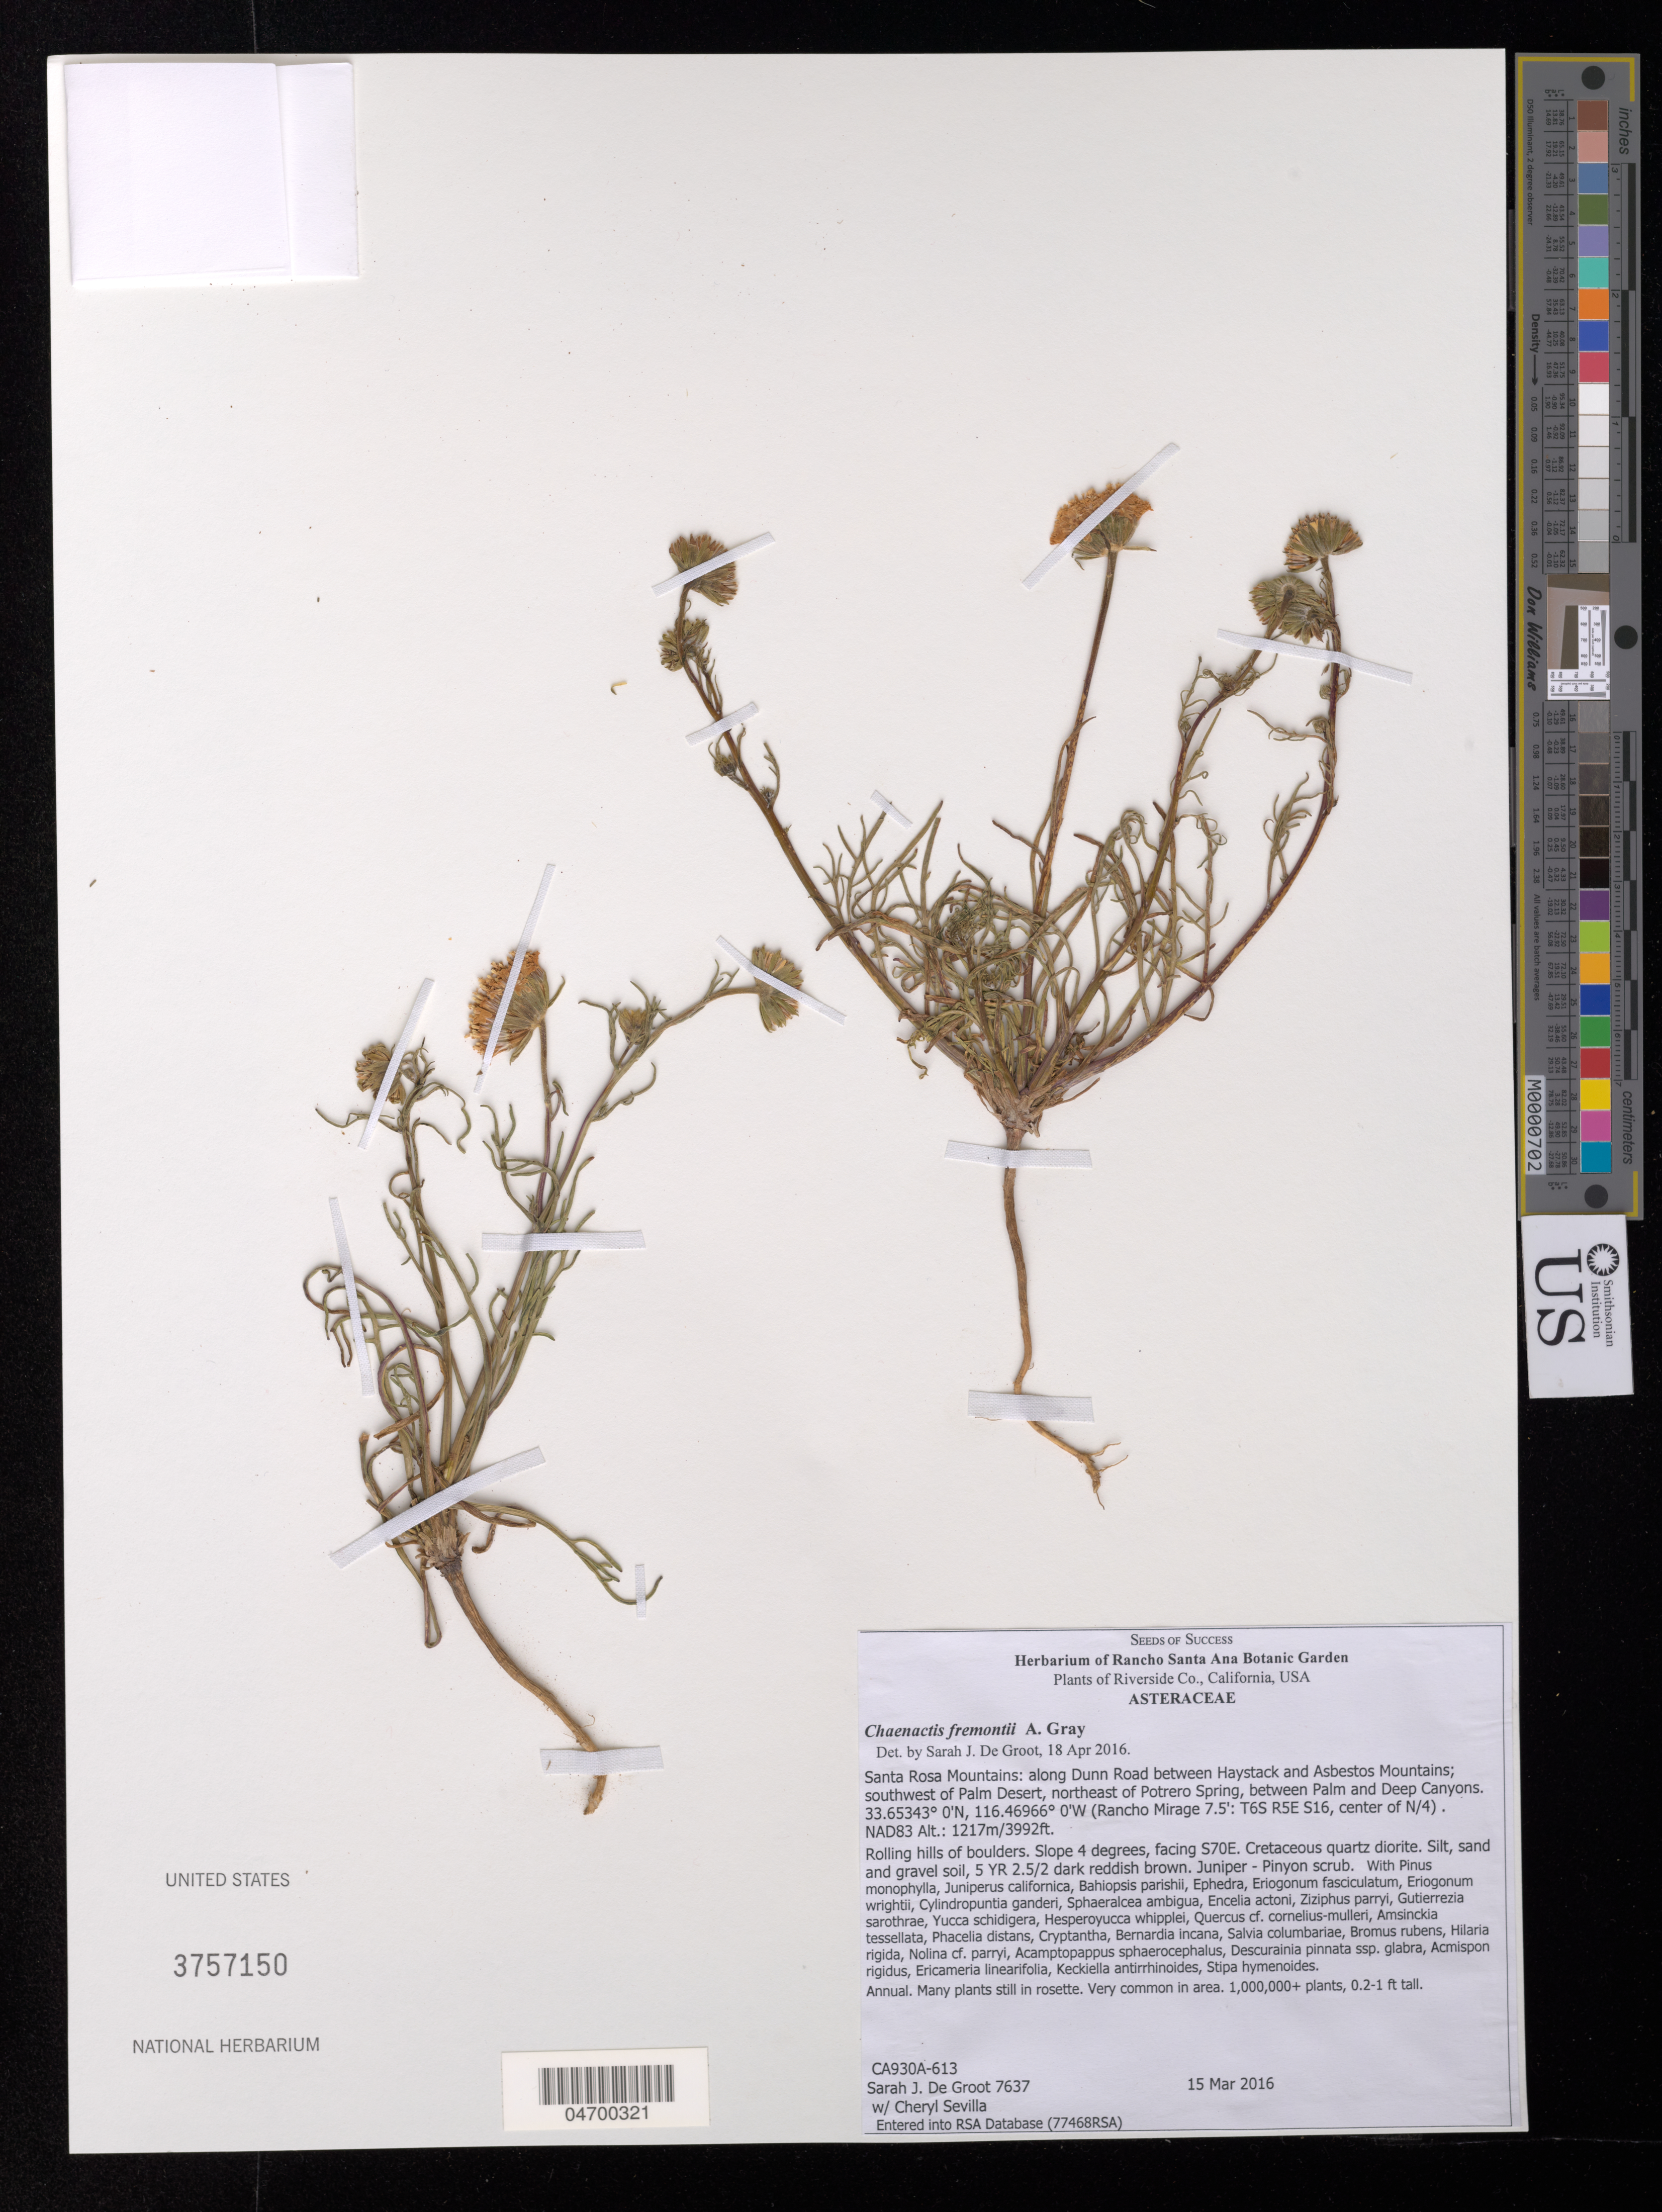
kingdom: Plantae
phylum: Tracheophyta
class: Magnoliopsida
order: Asterales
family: Asteraceae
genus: Chaenactis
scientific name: Chaenactis fremontii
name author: A. Gray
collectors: S. De Groot & C. Sevilla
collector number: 7637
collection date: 2016-03-15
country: United States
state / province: California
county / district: Riverside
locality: Riverside Co. Santa Rosa Mountains: along Dunn Road between Haystack and Asbestos Mountains; southwest of Palm Desert, northeast of Potrero Spring, between Palm and Deep Canyons. (Rancho Mirage 7.5': T6S R5E S9, S/2 of SE/4 of SE/4).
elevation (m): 1231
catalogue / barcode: US 3757150